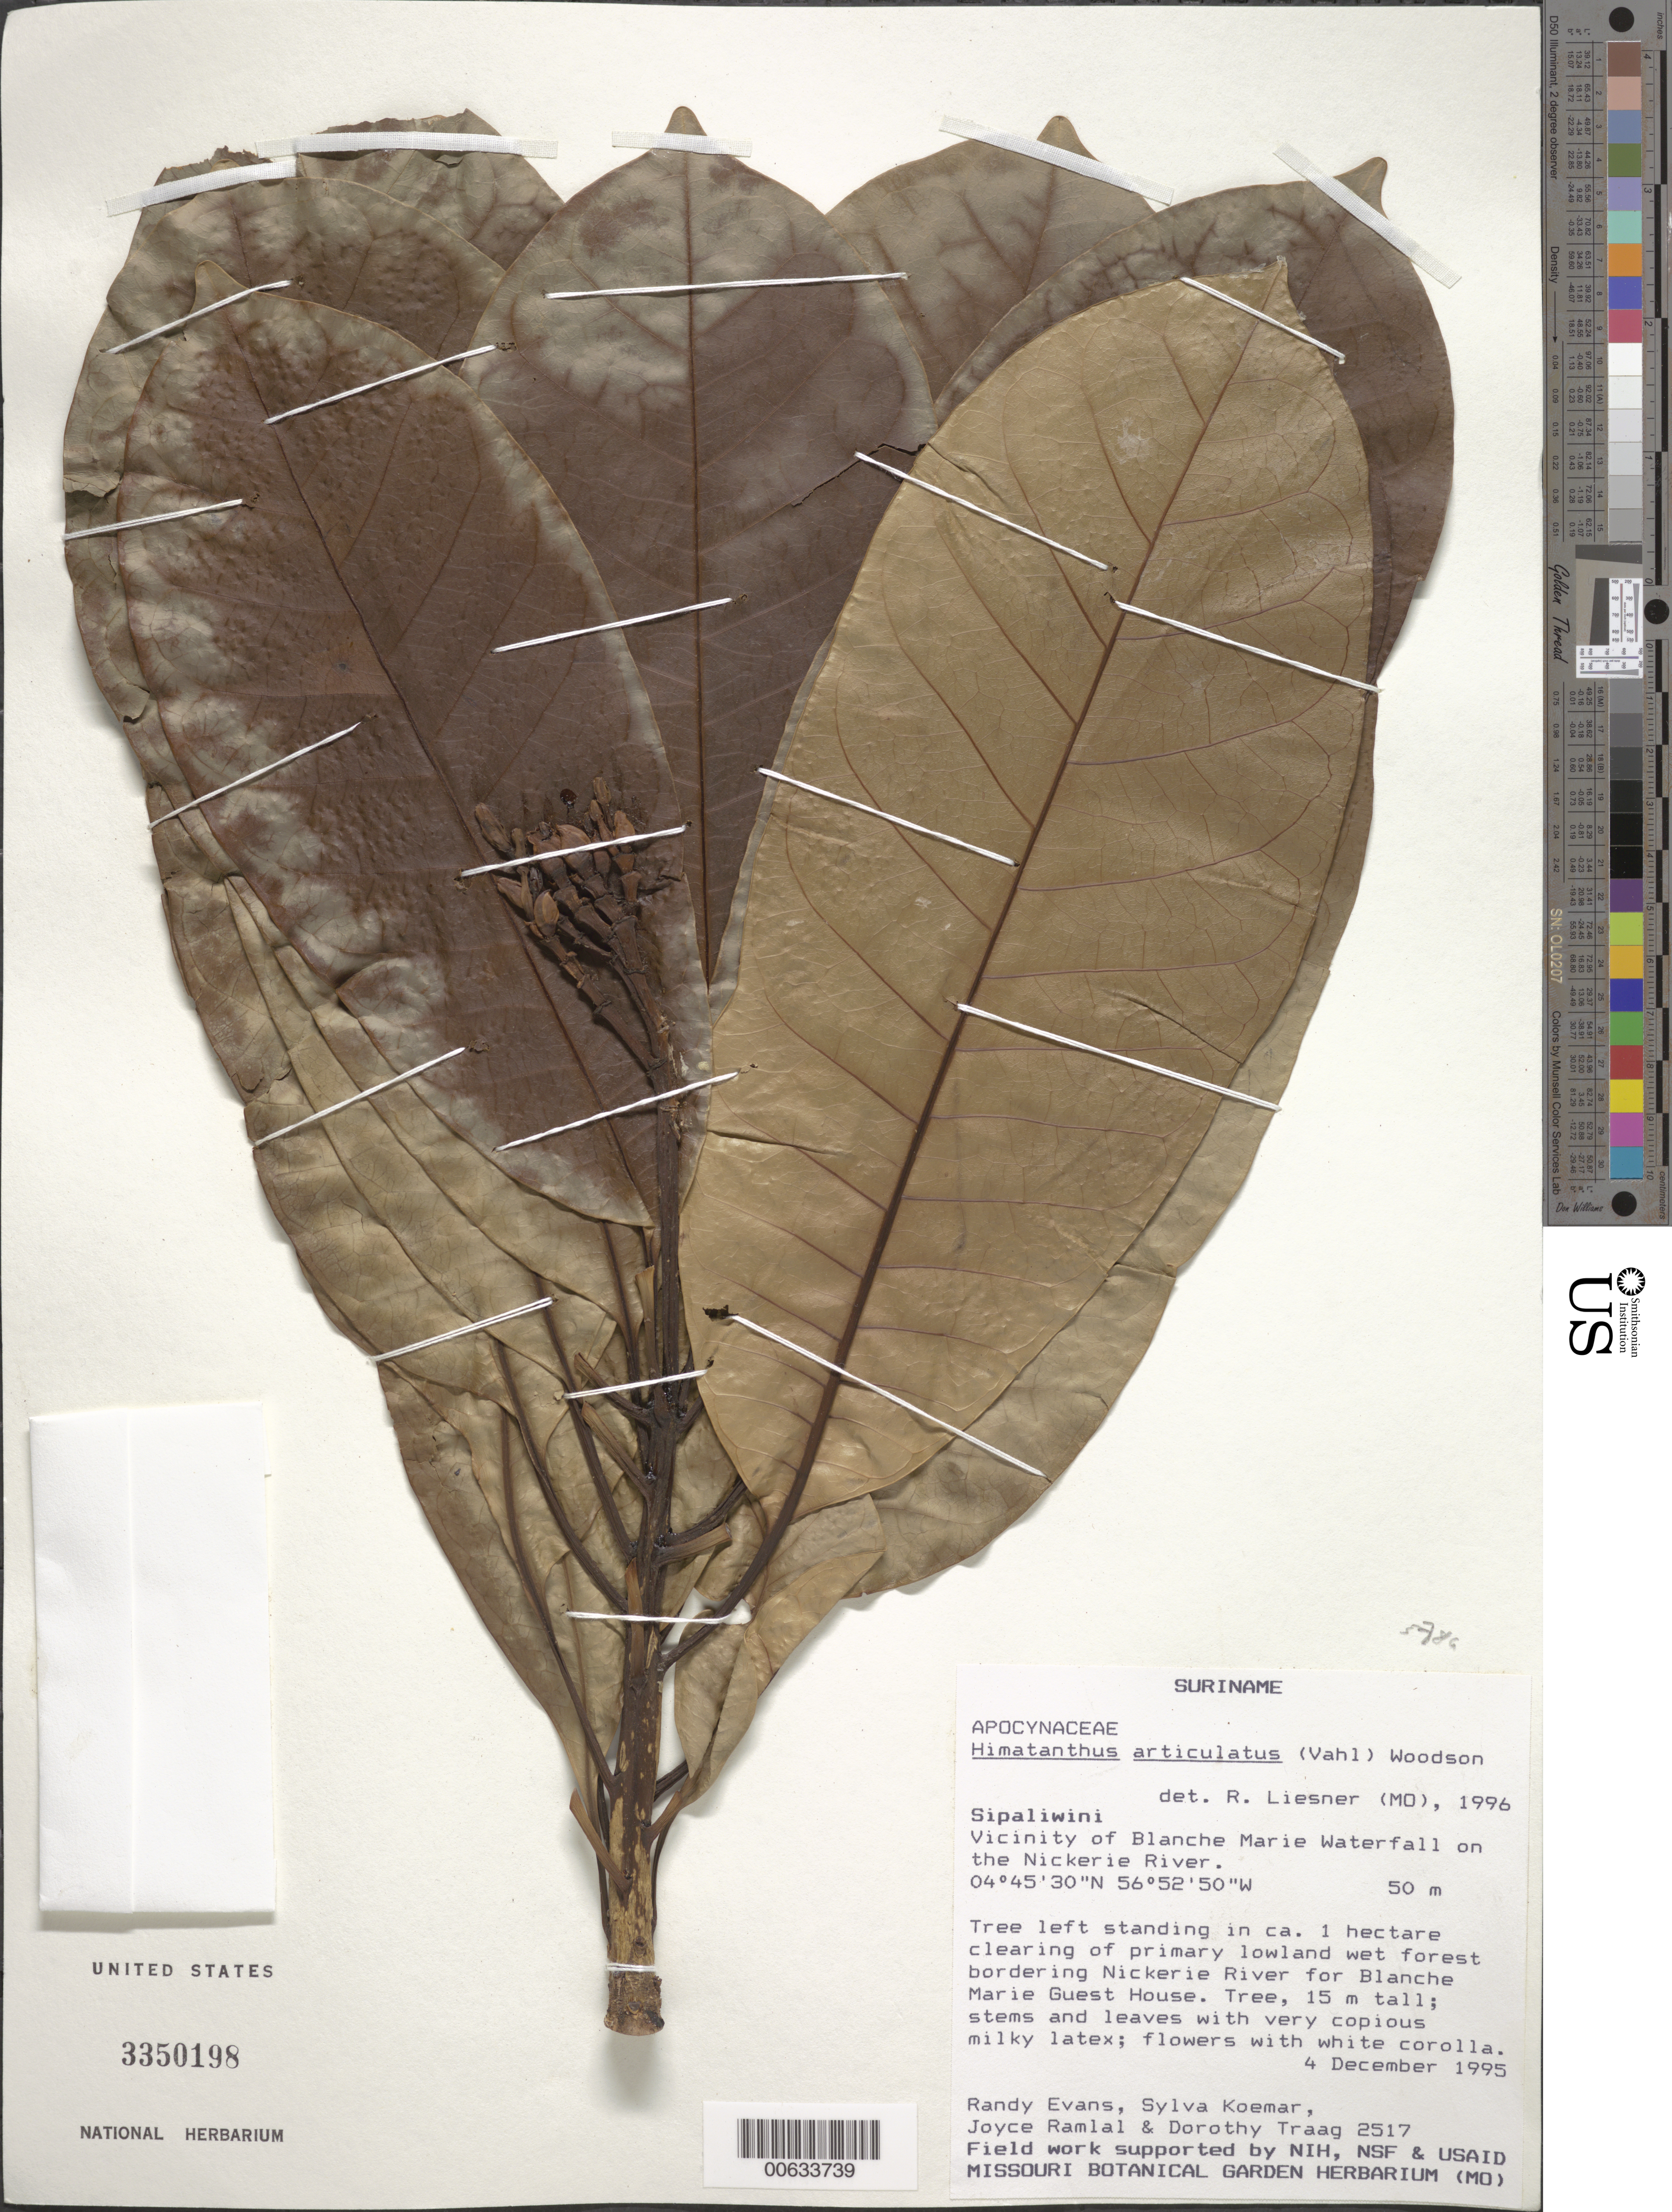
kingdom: Plantae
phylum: Tracheophyta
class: Magnoliopsida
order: Gentianales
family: Apocynaceae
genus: Himatanthus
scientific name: Himatanthus articulatus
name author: (Vahl) Woodson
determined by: Liesner, R. L.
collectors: R. Evans, S. Koemar, J. Ramlal & D. Traag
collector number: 2517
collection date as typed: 4-Dec-95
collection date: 1995-12-04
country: Suriname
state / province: Sipaliwini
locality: Blanche Marie Waterfall, vic., on Nickerie R.; Blanch Marie Guest House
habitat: Left standing in ca. 1 hectare clearing of primary lowland wet forest bordering river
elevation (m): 50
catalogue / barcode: US 3350198